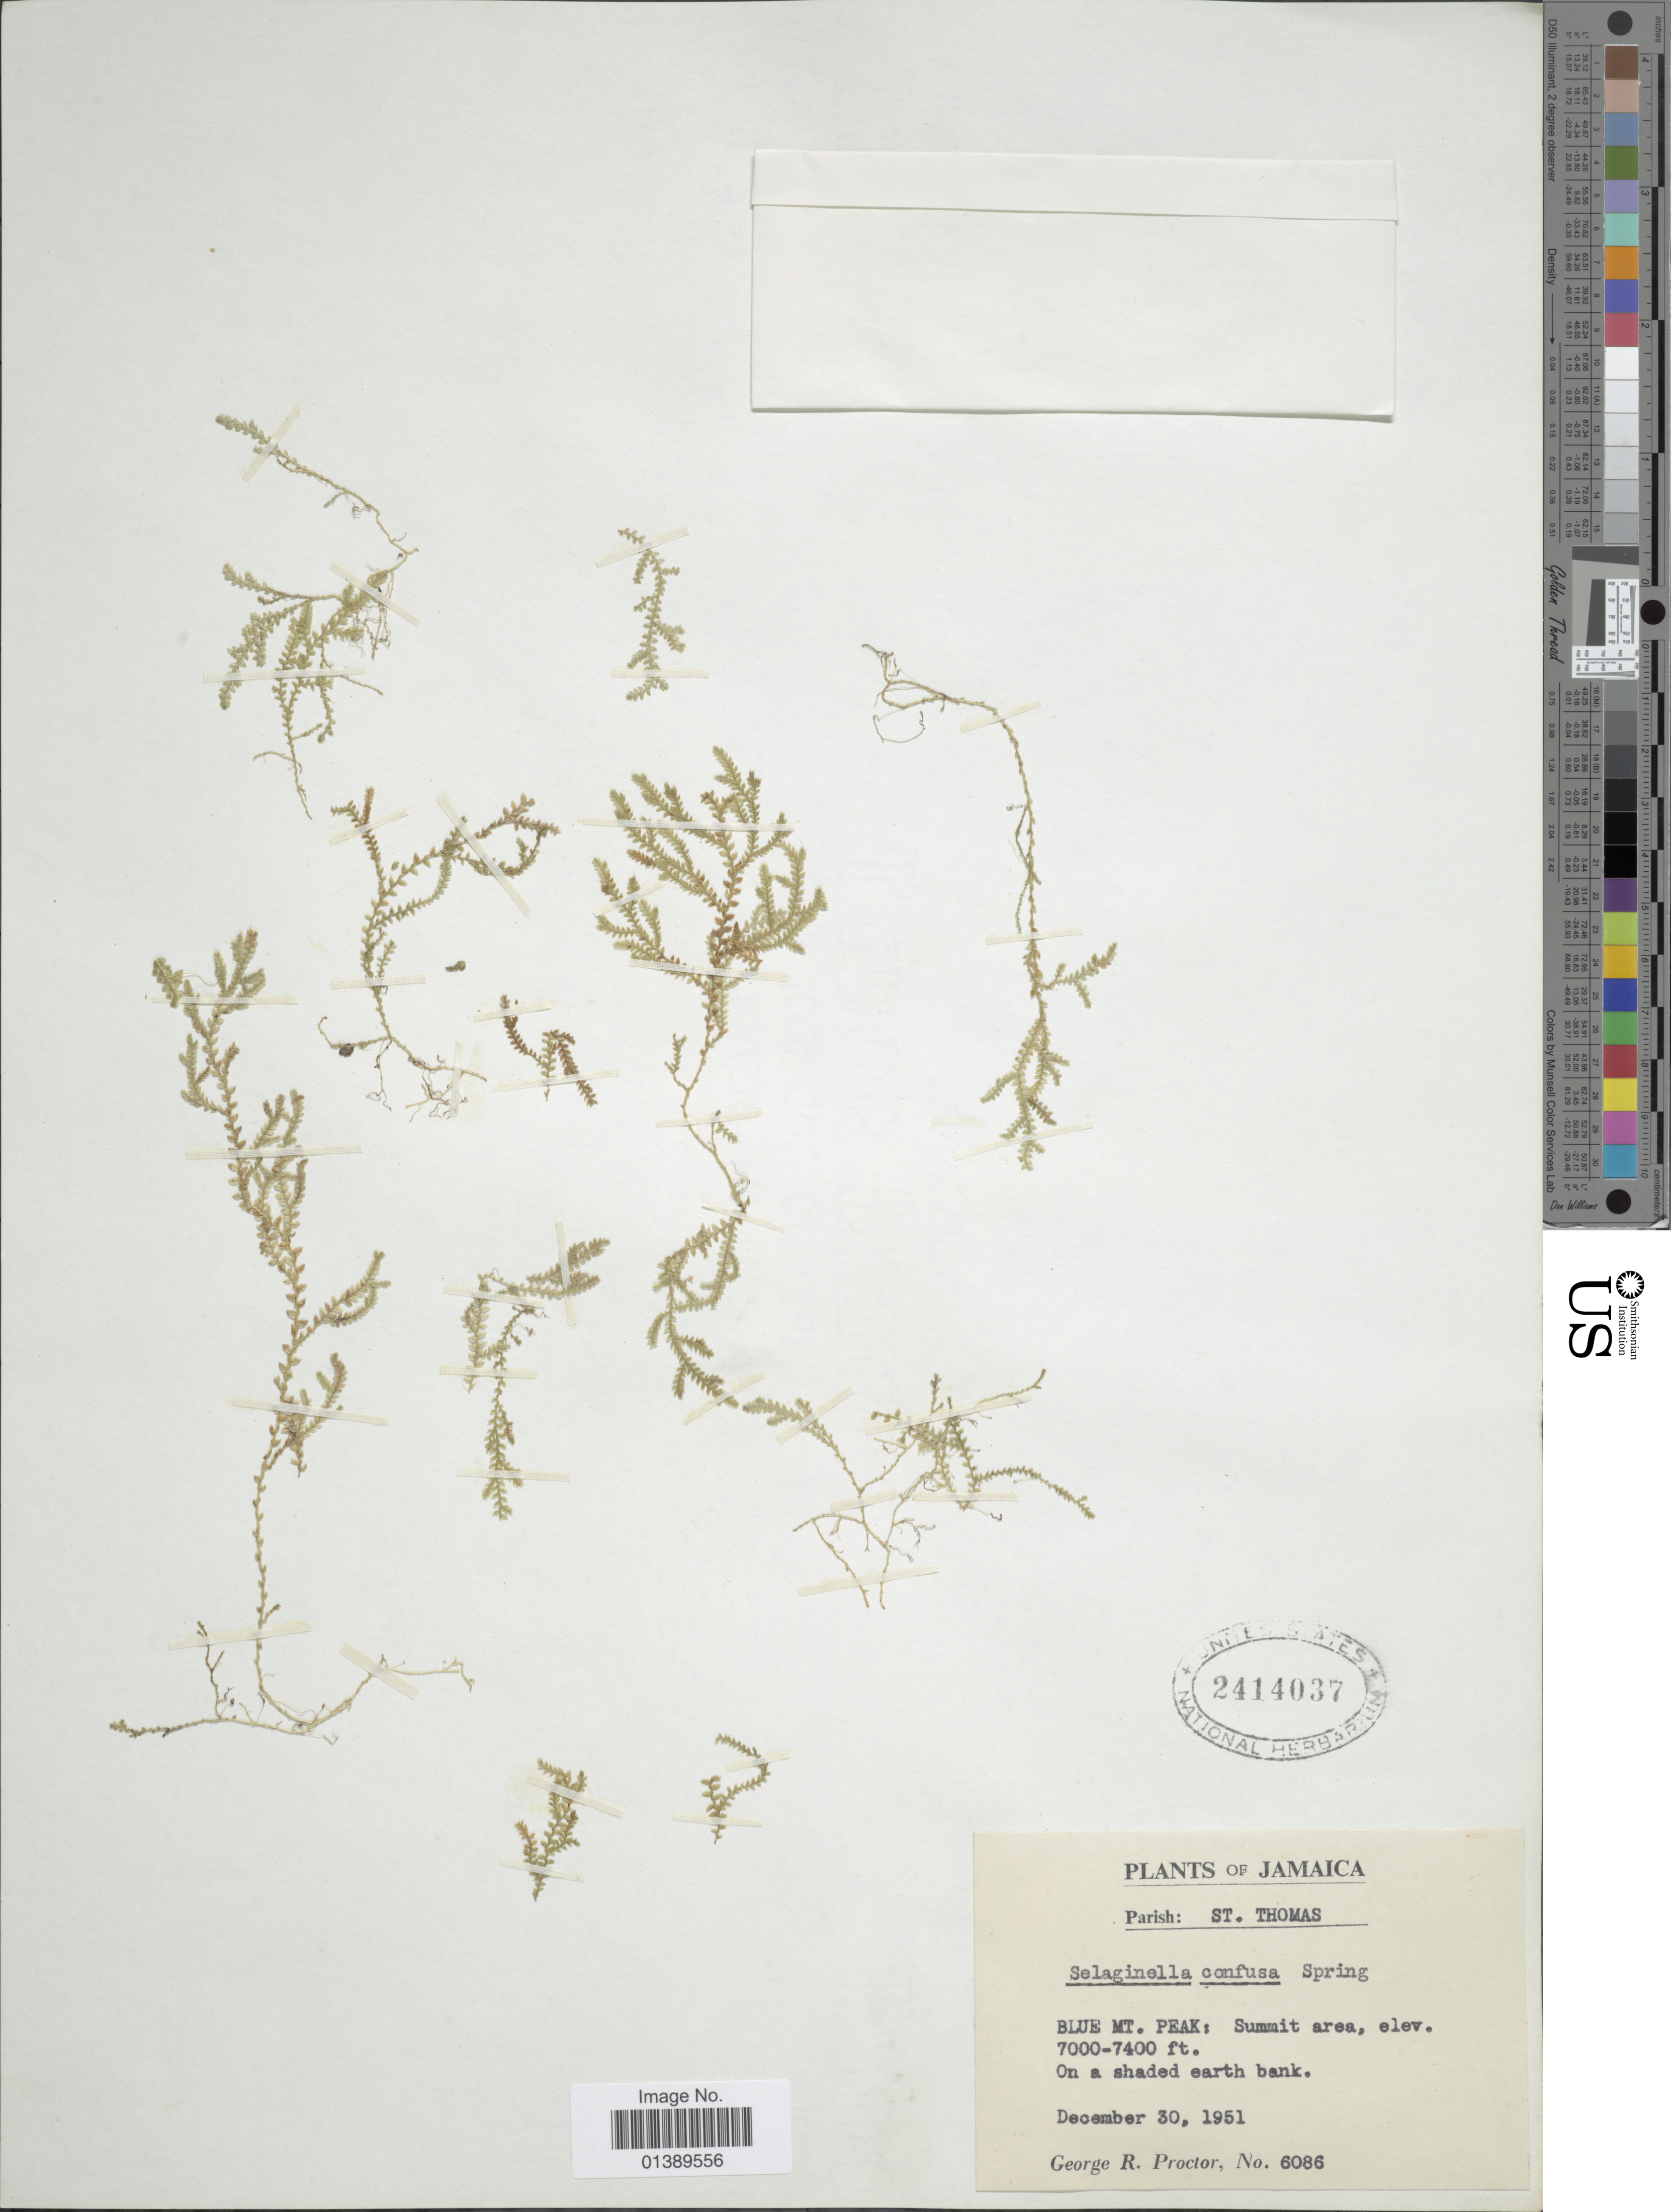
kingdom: Plantae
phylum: Tracheophyta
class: Lycopodiopsida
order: Selaginellales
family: Selaginellaceae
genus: Selaginella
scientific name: Selaginella confusa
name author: Spring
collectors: G. R. Proctor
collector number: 6086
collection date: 1951-12-30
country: Jamaica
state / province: Saint Thomas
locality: Blue Mt Peak: summit area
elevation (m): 2134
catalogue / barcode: US 2414037